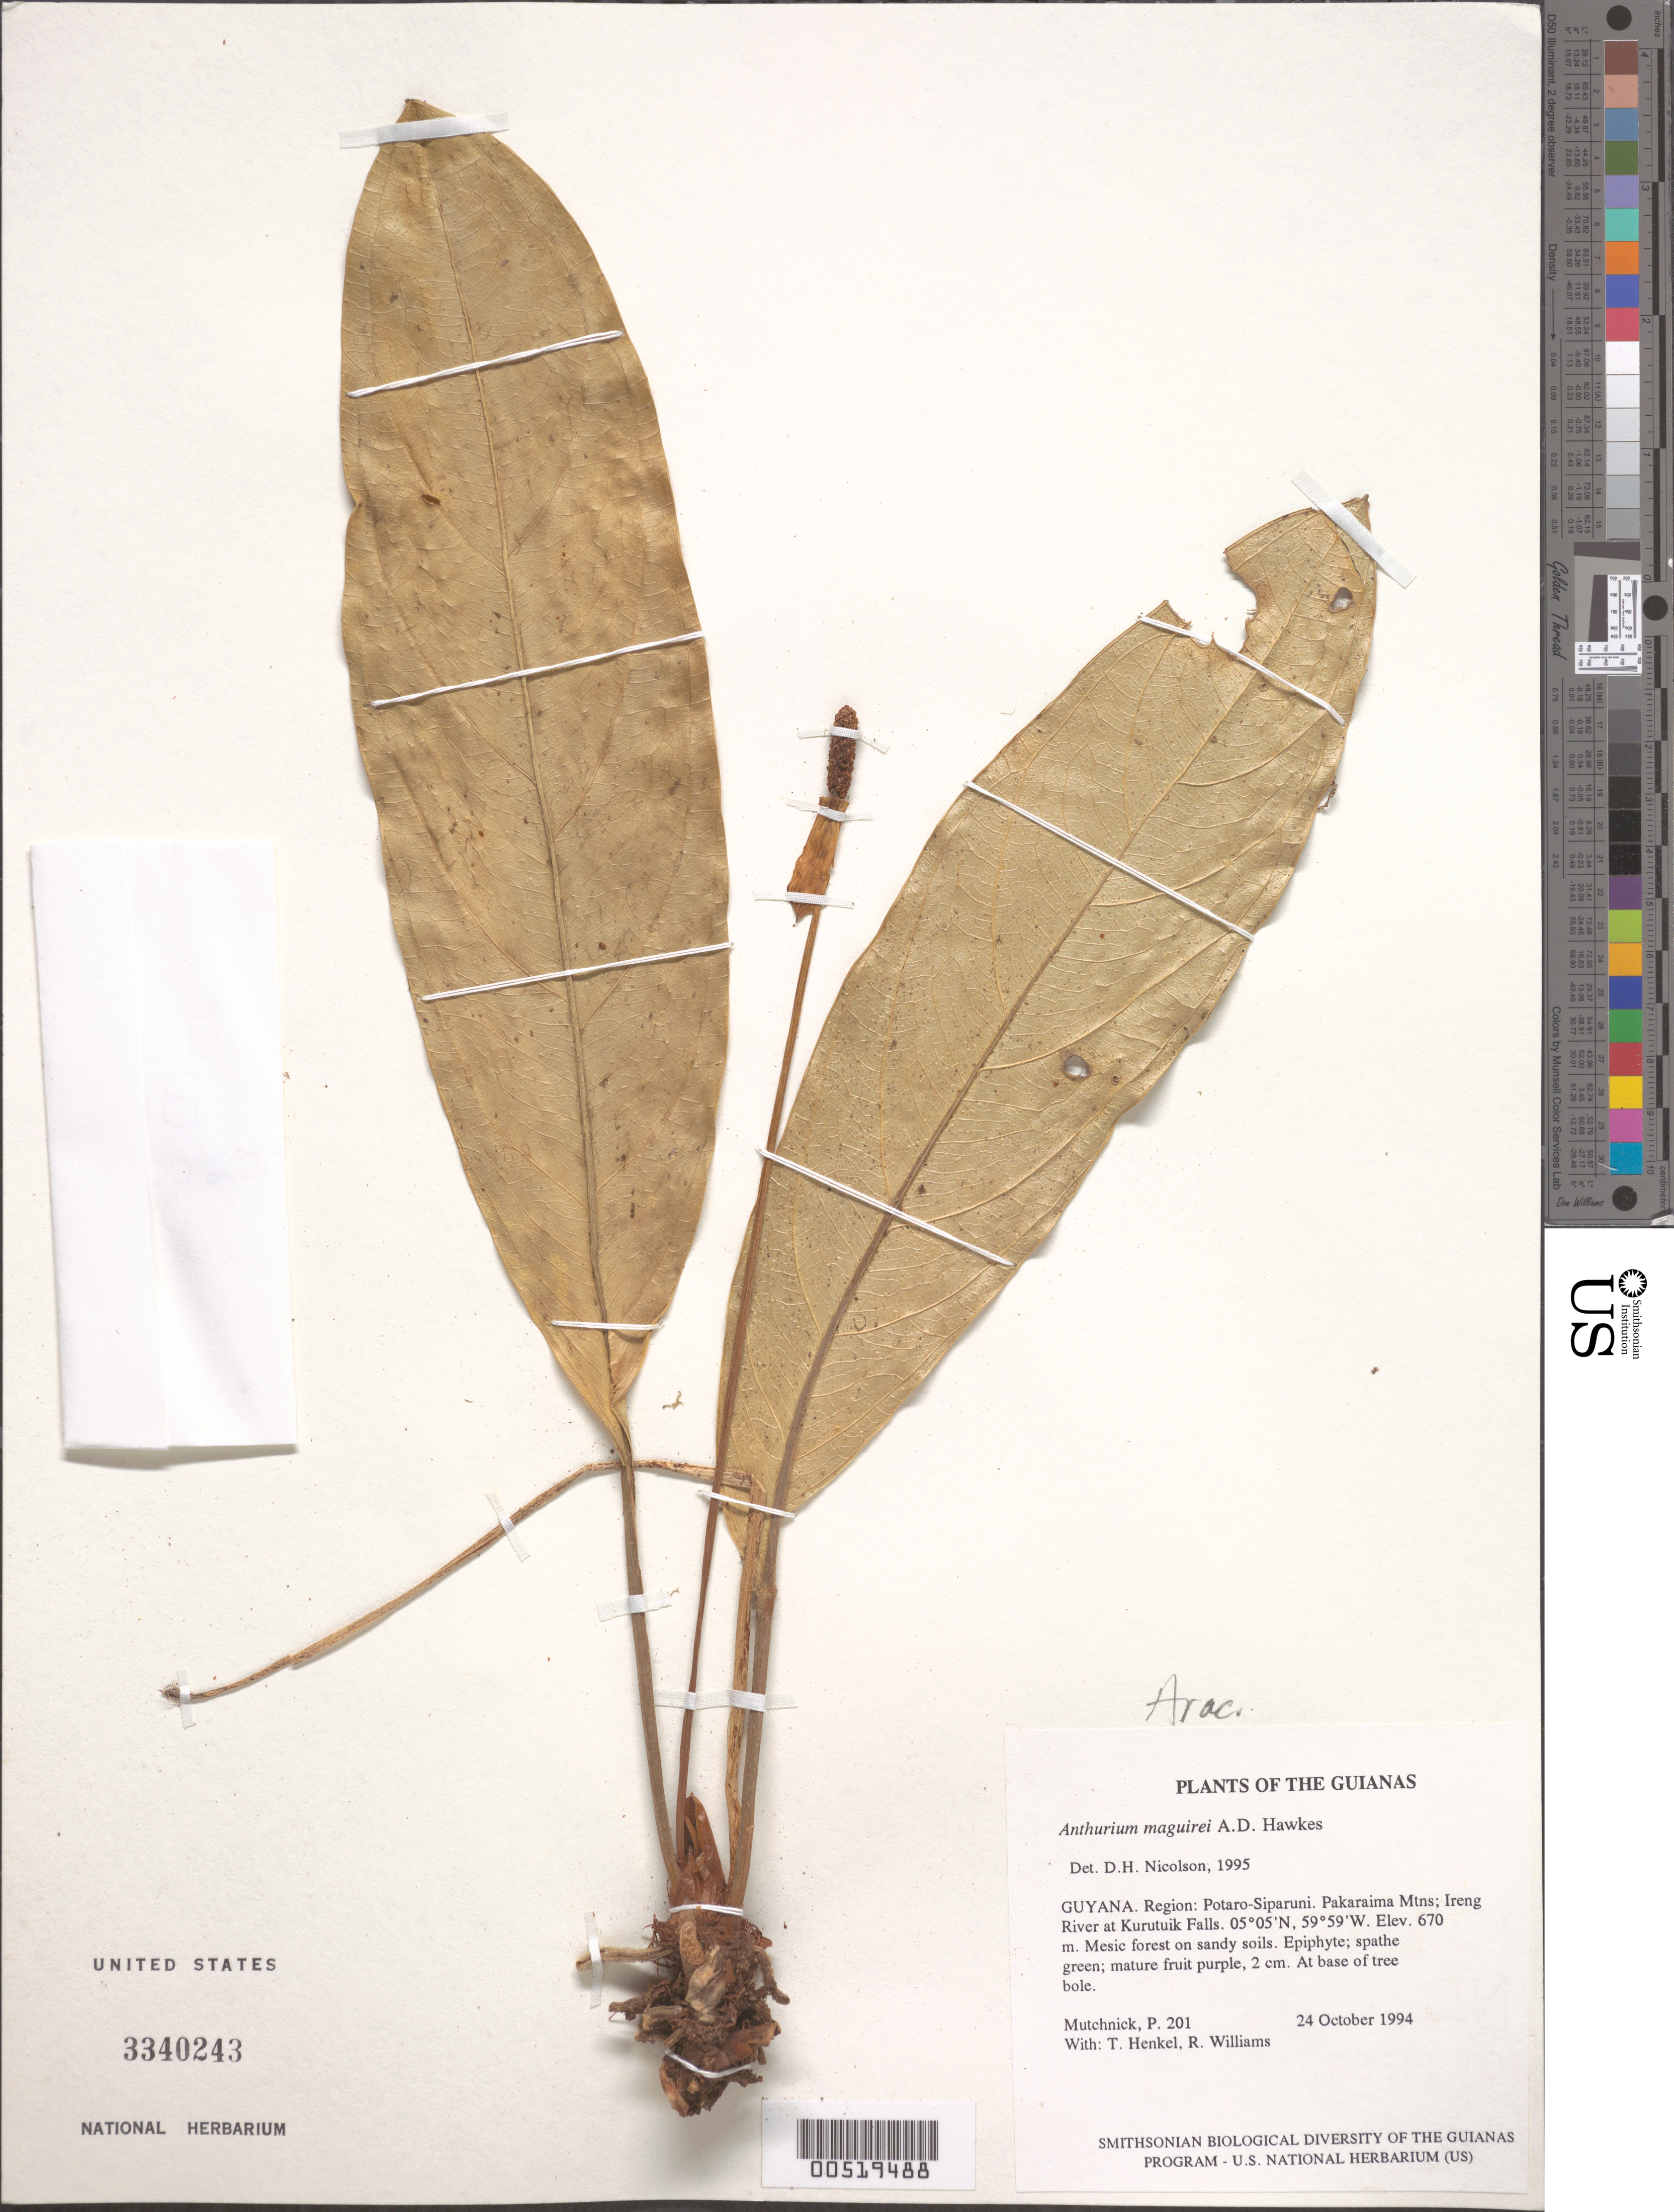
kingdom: Plantae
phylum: Tracheophyta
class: Liliopsida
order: Alismatales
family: Araceae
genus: Anthurium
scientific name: Anthurium maguirei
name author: A.D. Hawkes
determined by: Nicolson, Dan H.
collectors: P. Mutchnick, T. Henkel & R. Williams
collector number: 201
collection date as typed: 24 October 1994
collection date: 1994-10-24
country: Guyana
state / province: Potaro-Siparuni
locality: Pakaraima Mtns; Ireng River at Kurutuik Falls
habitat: Mesic forest on sandy soils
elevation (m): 670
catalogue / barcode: US 3340243